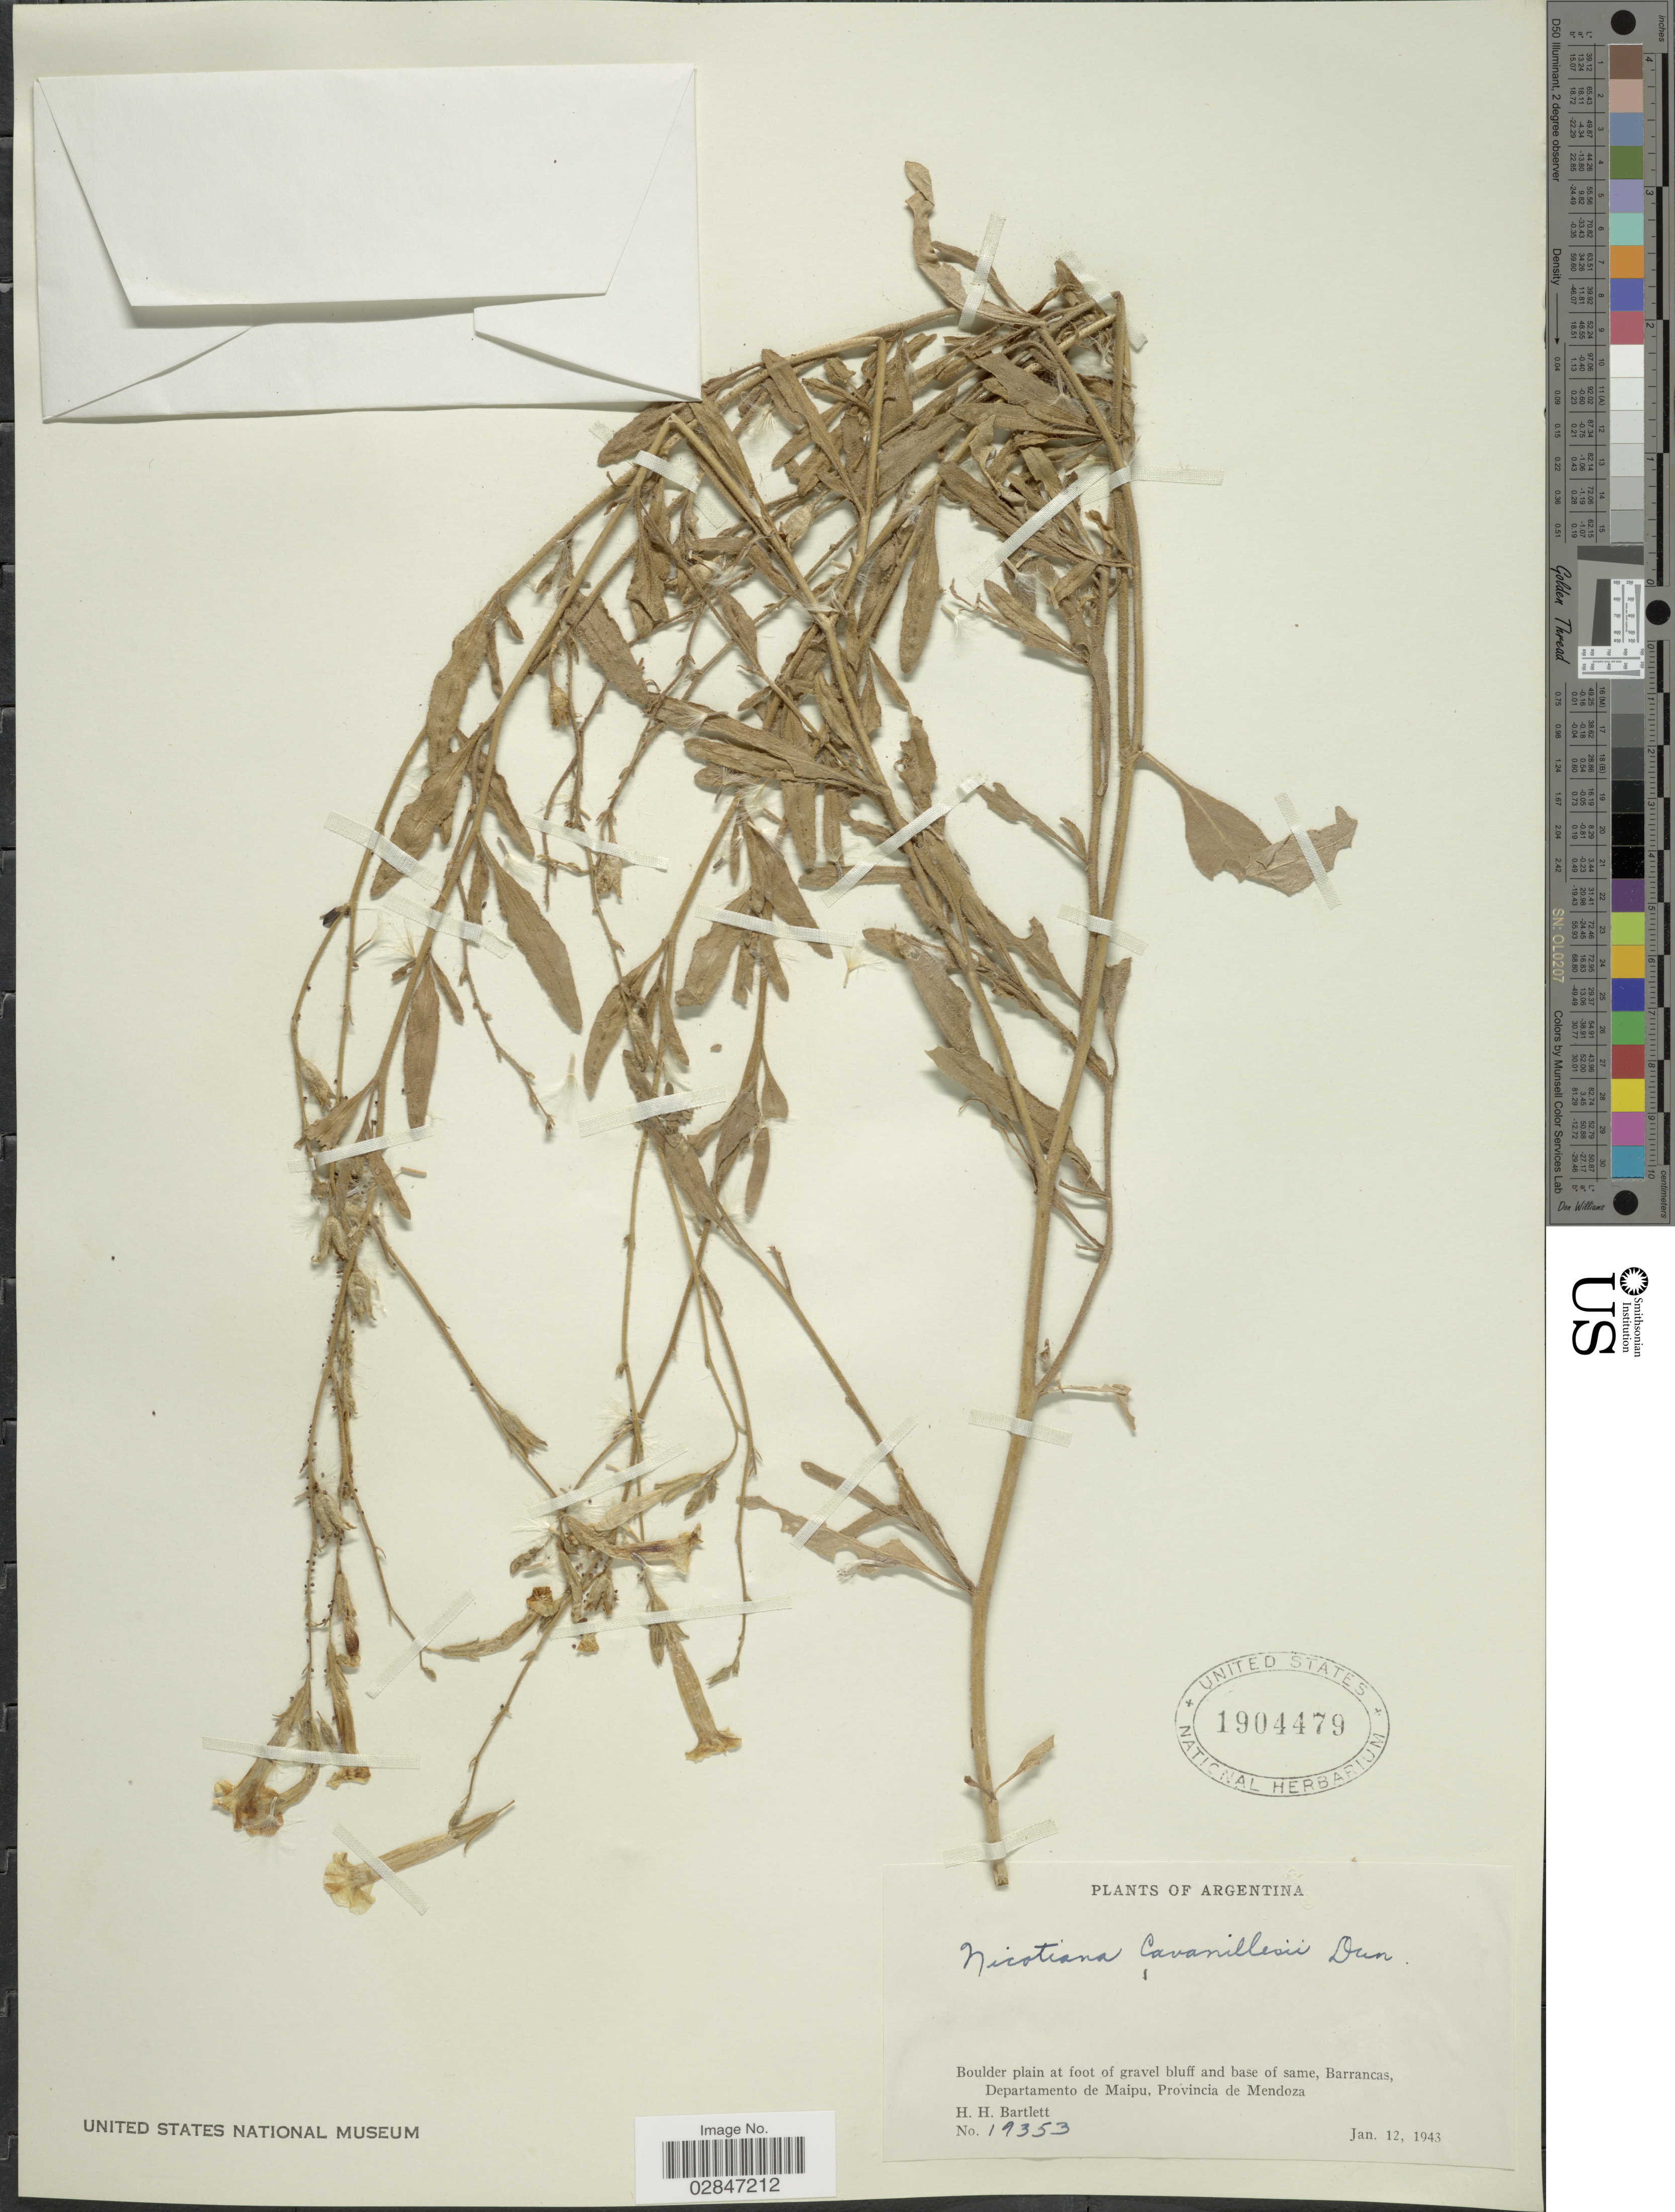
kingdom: Plantae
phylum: Tracheophyta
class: Magnoliopsida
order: Solanales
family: Solanaceae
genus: Nicotiana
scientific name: Nicotiana plumbaginifolia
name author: Viv.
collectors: H. H. Bartlett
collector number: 19353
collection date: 1943-01-12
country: Argentina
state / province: Mendoza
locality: Boulder plain at foot of gravel bluff and base of same, Barrancas, Departamento de Maipu, Provincia de Mendoza.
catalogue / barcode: US 1904479